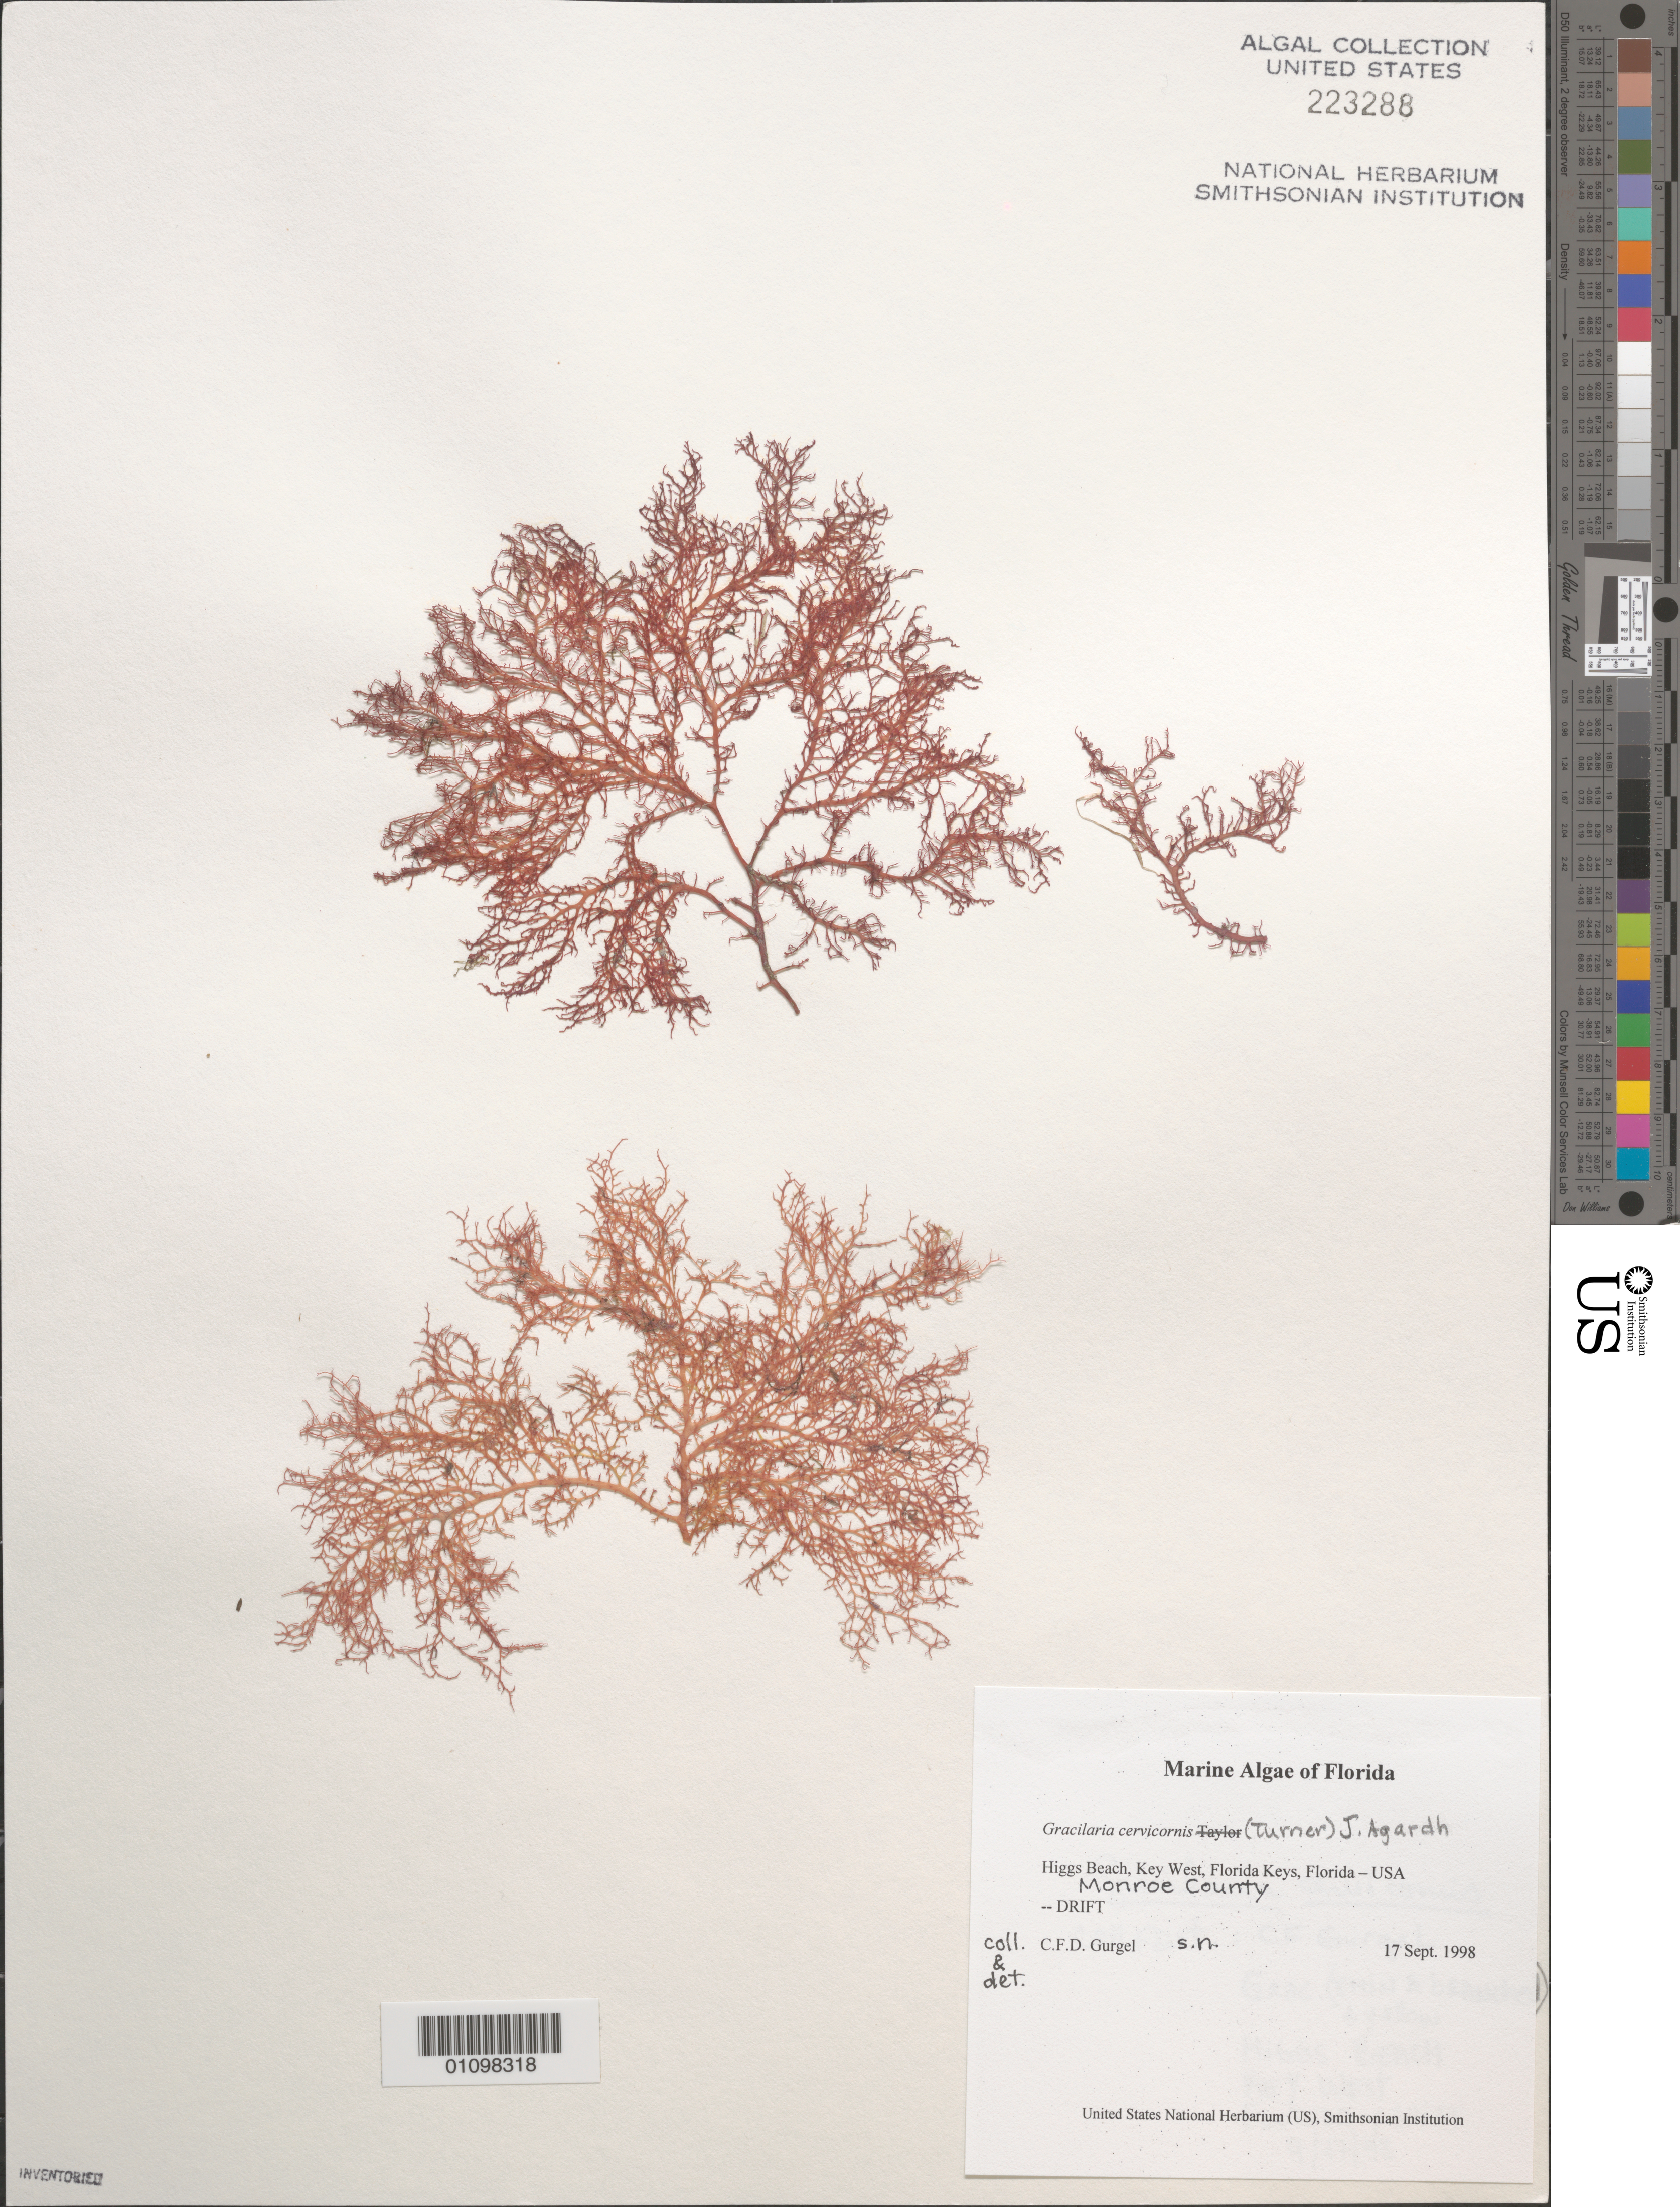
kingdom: Plantae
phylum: Rhodophyta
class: Florideophyceae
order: Gracilariales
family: Gracilariaceae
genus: Gracilaria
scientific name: Gracilaria cervicornis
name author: (Turner) J. Agardh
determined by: Gurgel, C. F. D.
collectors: C. Gurgel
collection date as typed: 17 Sep 1998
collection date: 1998-09-17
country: United States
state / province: Florida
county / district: Monroe County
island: Key West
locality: Higgs Beach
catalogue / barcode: US 223288